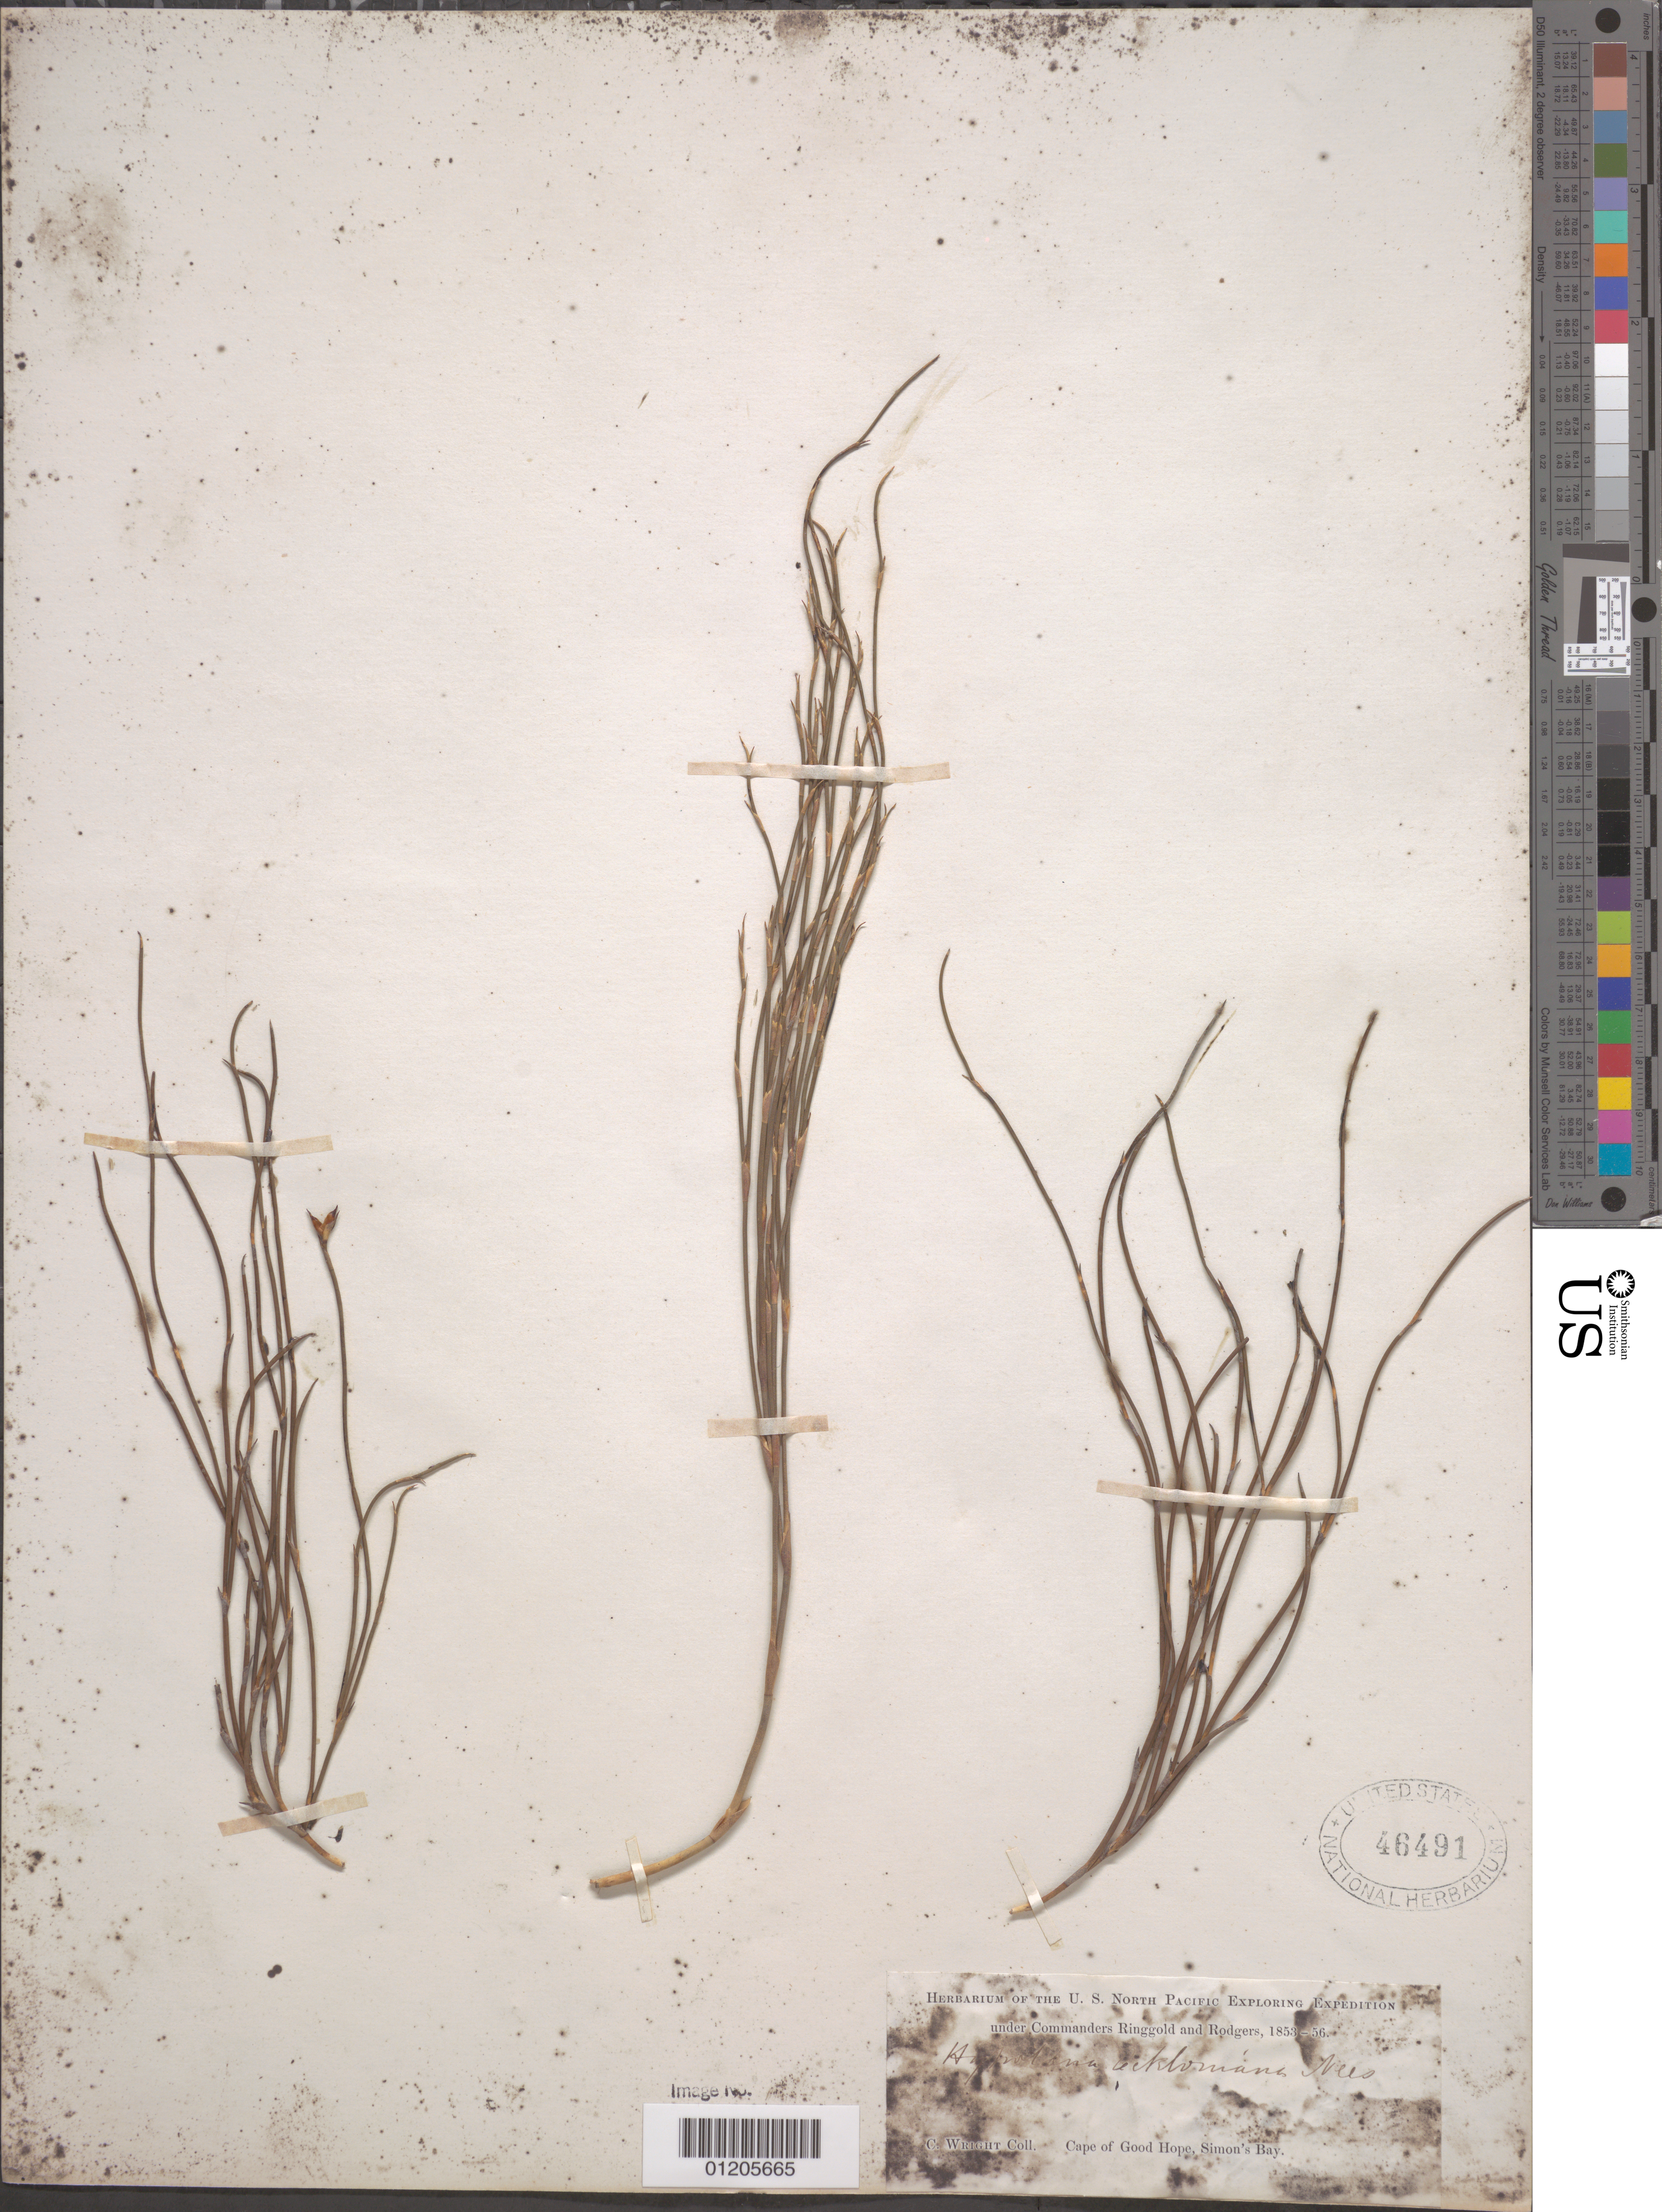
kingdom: Plantae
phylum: Tracheophyta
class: Liliopsida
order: Poales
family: Restionaceae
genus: Mastersiella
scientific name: Mastersiella digitata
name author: (Thunb.) Gilg-Ben.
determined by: Strong, M. T., (US), Smithsonian Institution - National Museum of Natural History (UNITED STATES)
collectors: C. Wright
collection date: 1853/1856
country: South Africa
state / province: Western Cape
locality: Cape of Good Hope, Simon's Bay.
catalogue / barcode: US 46491